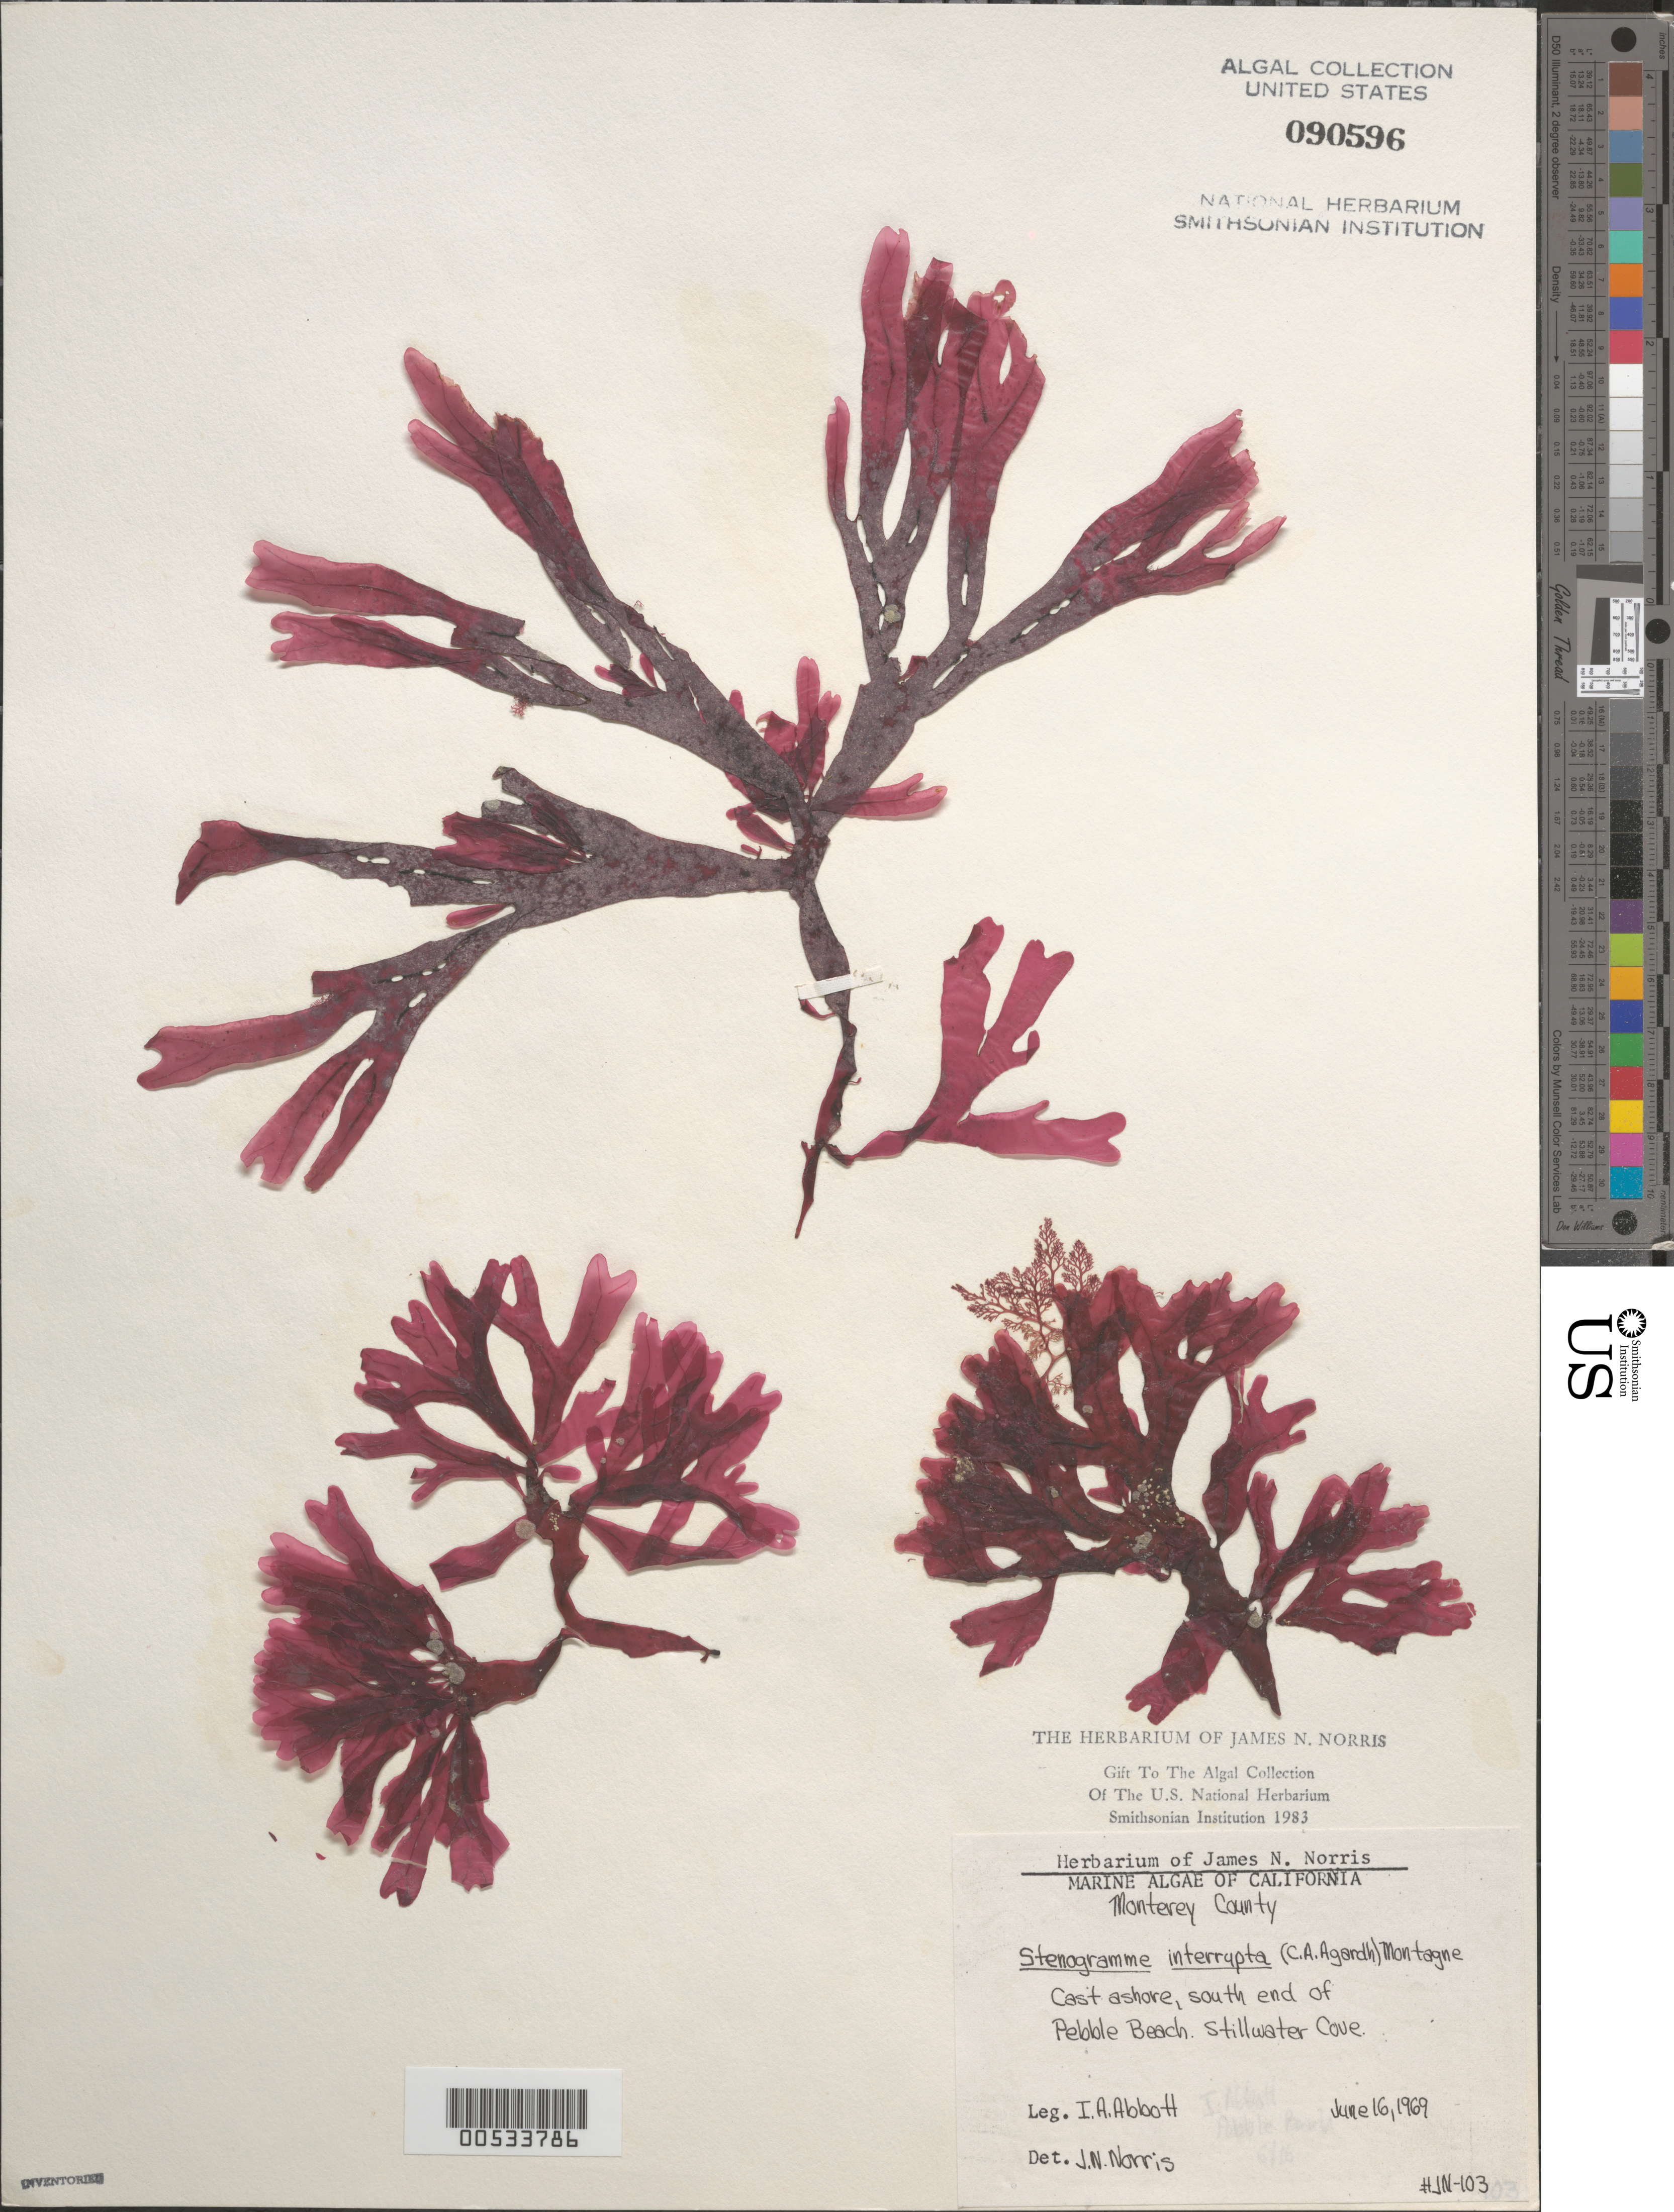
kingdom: Plantae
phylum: Rhodophyta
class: Florideophyceae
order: Gigartinales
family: Phyllophoraceae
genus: Stenogramma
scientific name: Stenogramma interruptum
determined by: Norris, James N.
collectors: I. A. Abbott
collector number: JN-103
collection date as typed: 16 Jun 1969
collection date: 1969-06-16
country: United States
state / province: California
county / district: Monterey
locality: Pebble Beach, Stillwater Cove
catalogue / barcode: US 90596